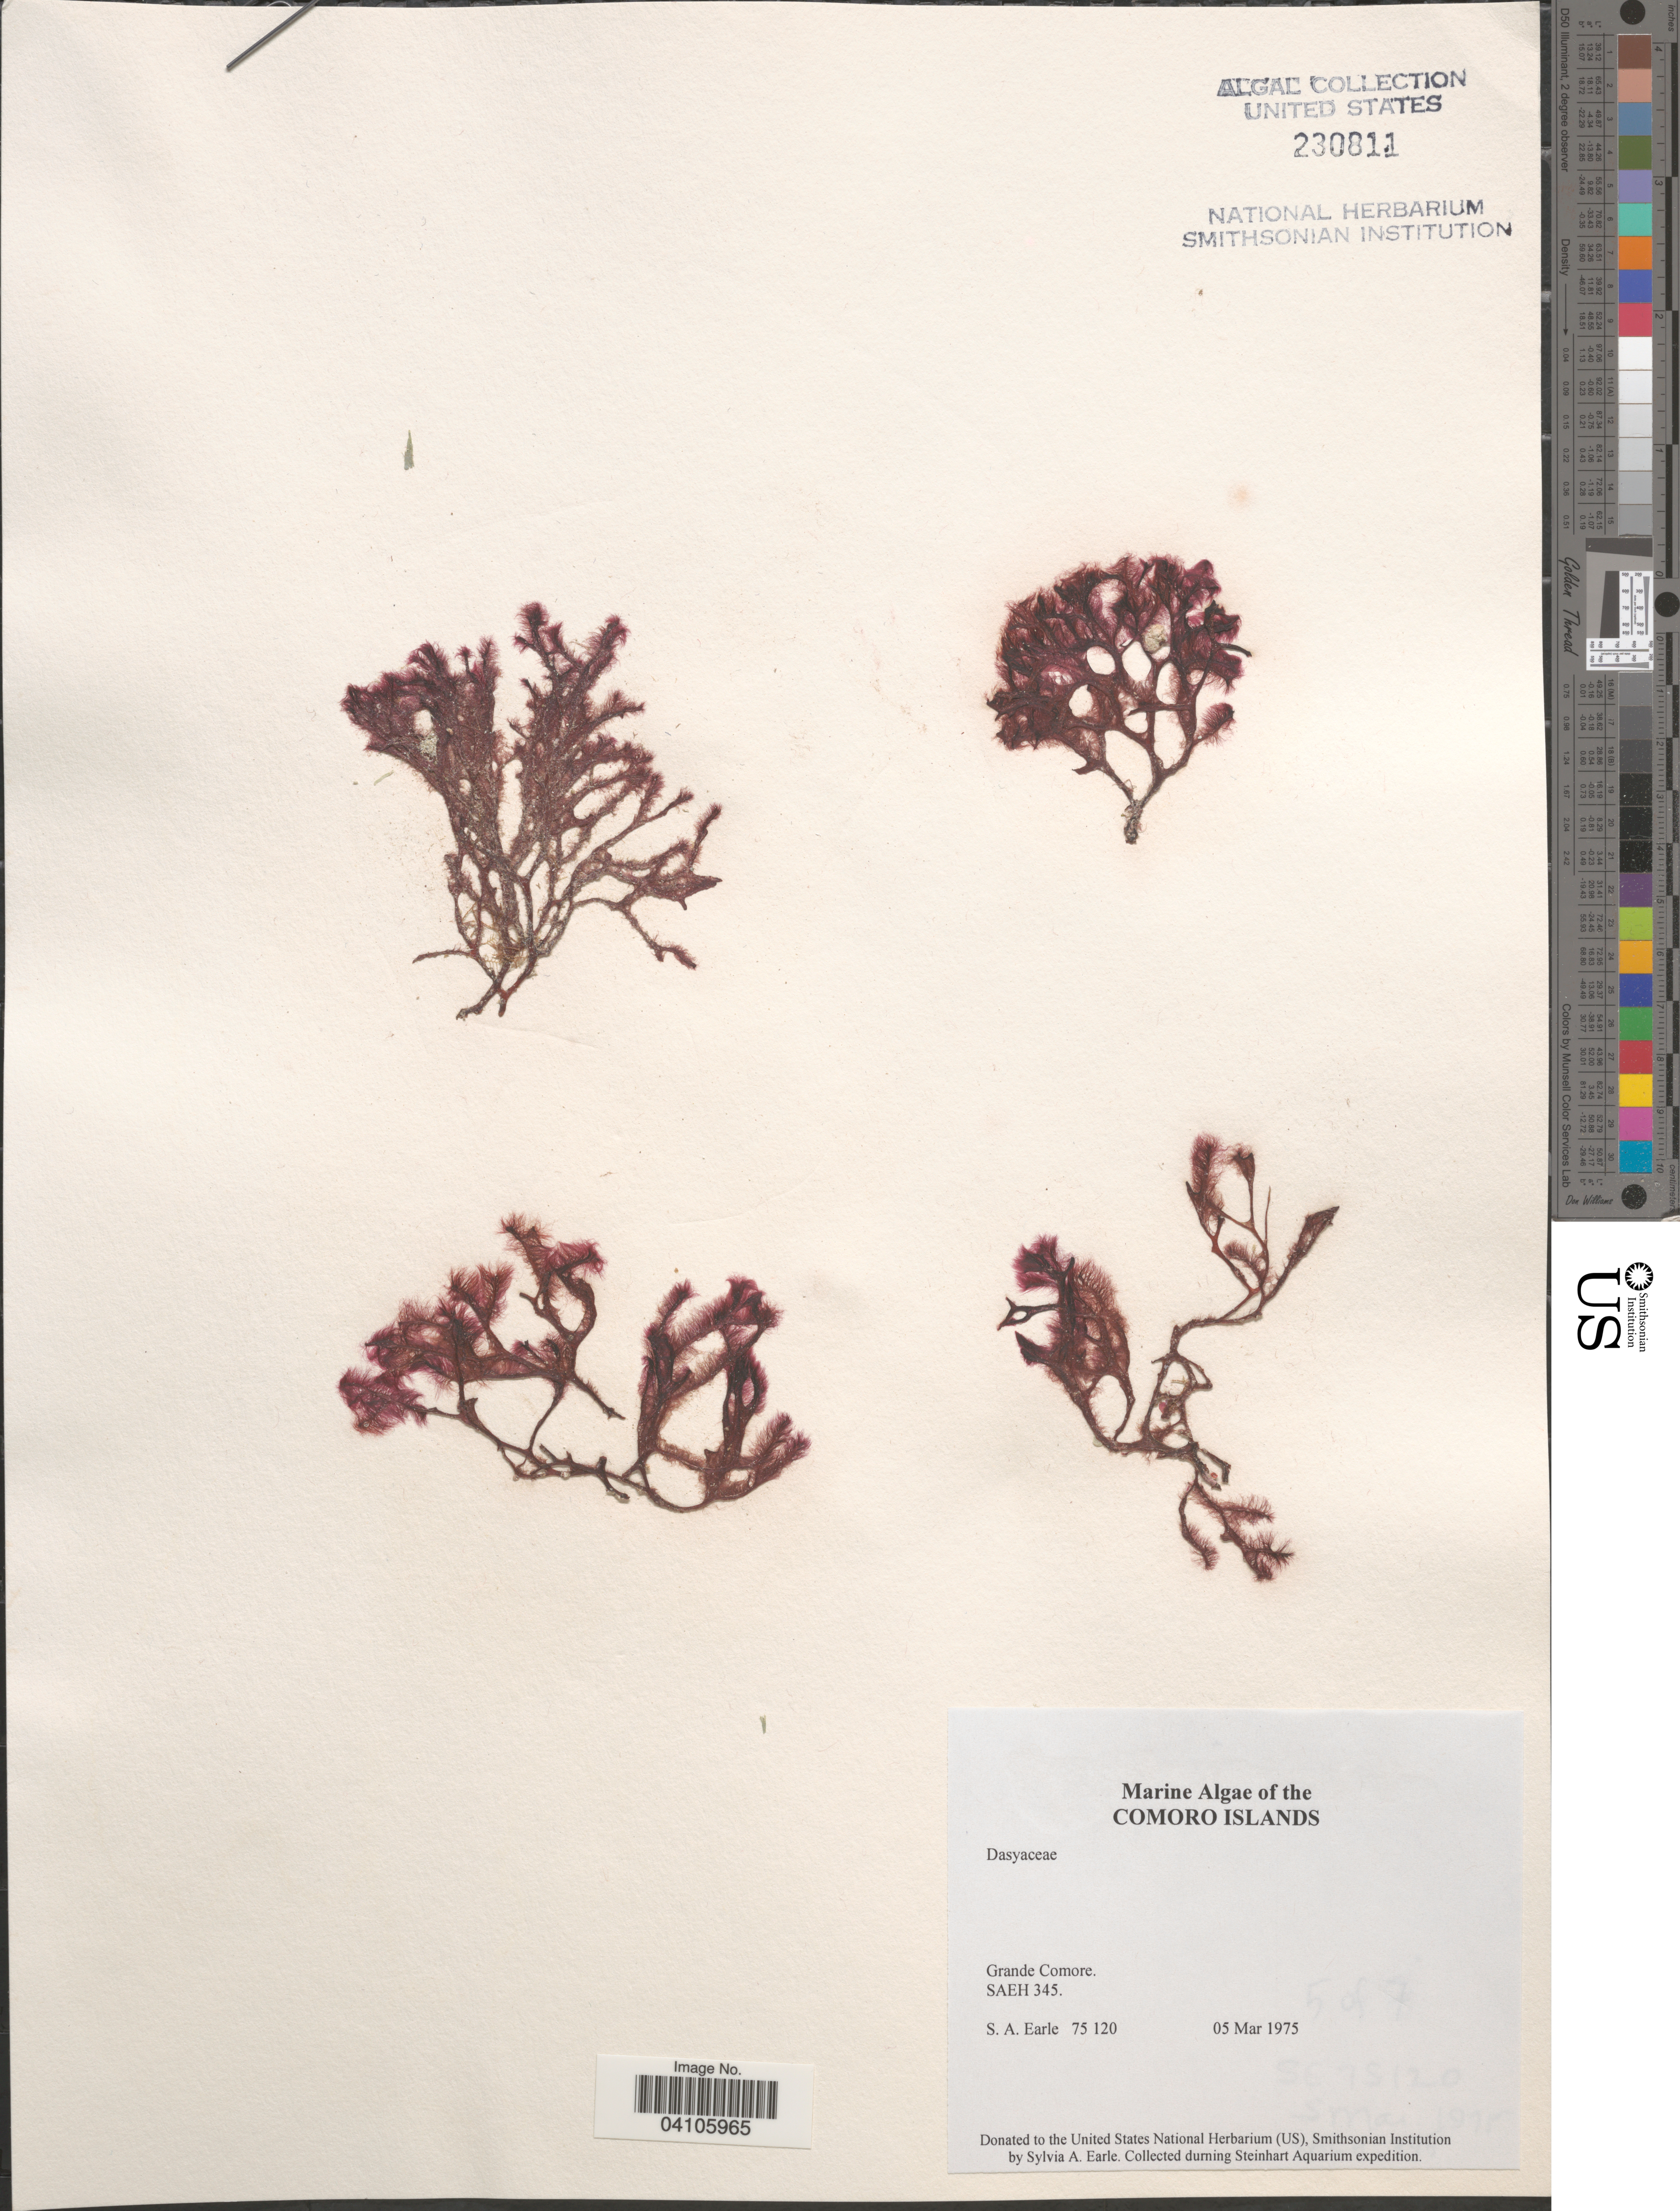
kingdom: Plantae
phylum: Rhodophyta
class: Florideophyceae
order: Ceramiales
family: Dasyaceae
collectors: S. A. Earle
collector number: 75120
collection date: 1975-03-05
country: Comoros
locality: Grande Comore. Steinhart Aquarium expedition.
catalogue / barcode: US 230811